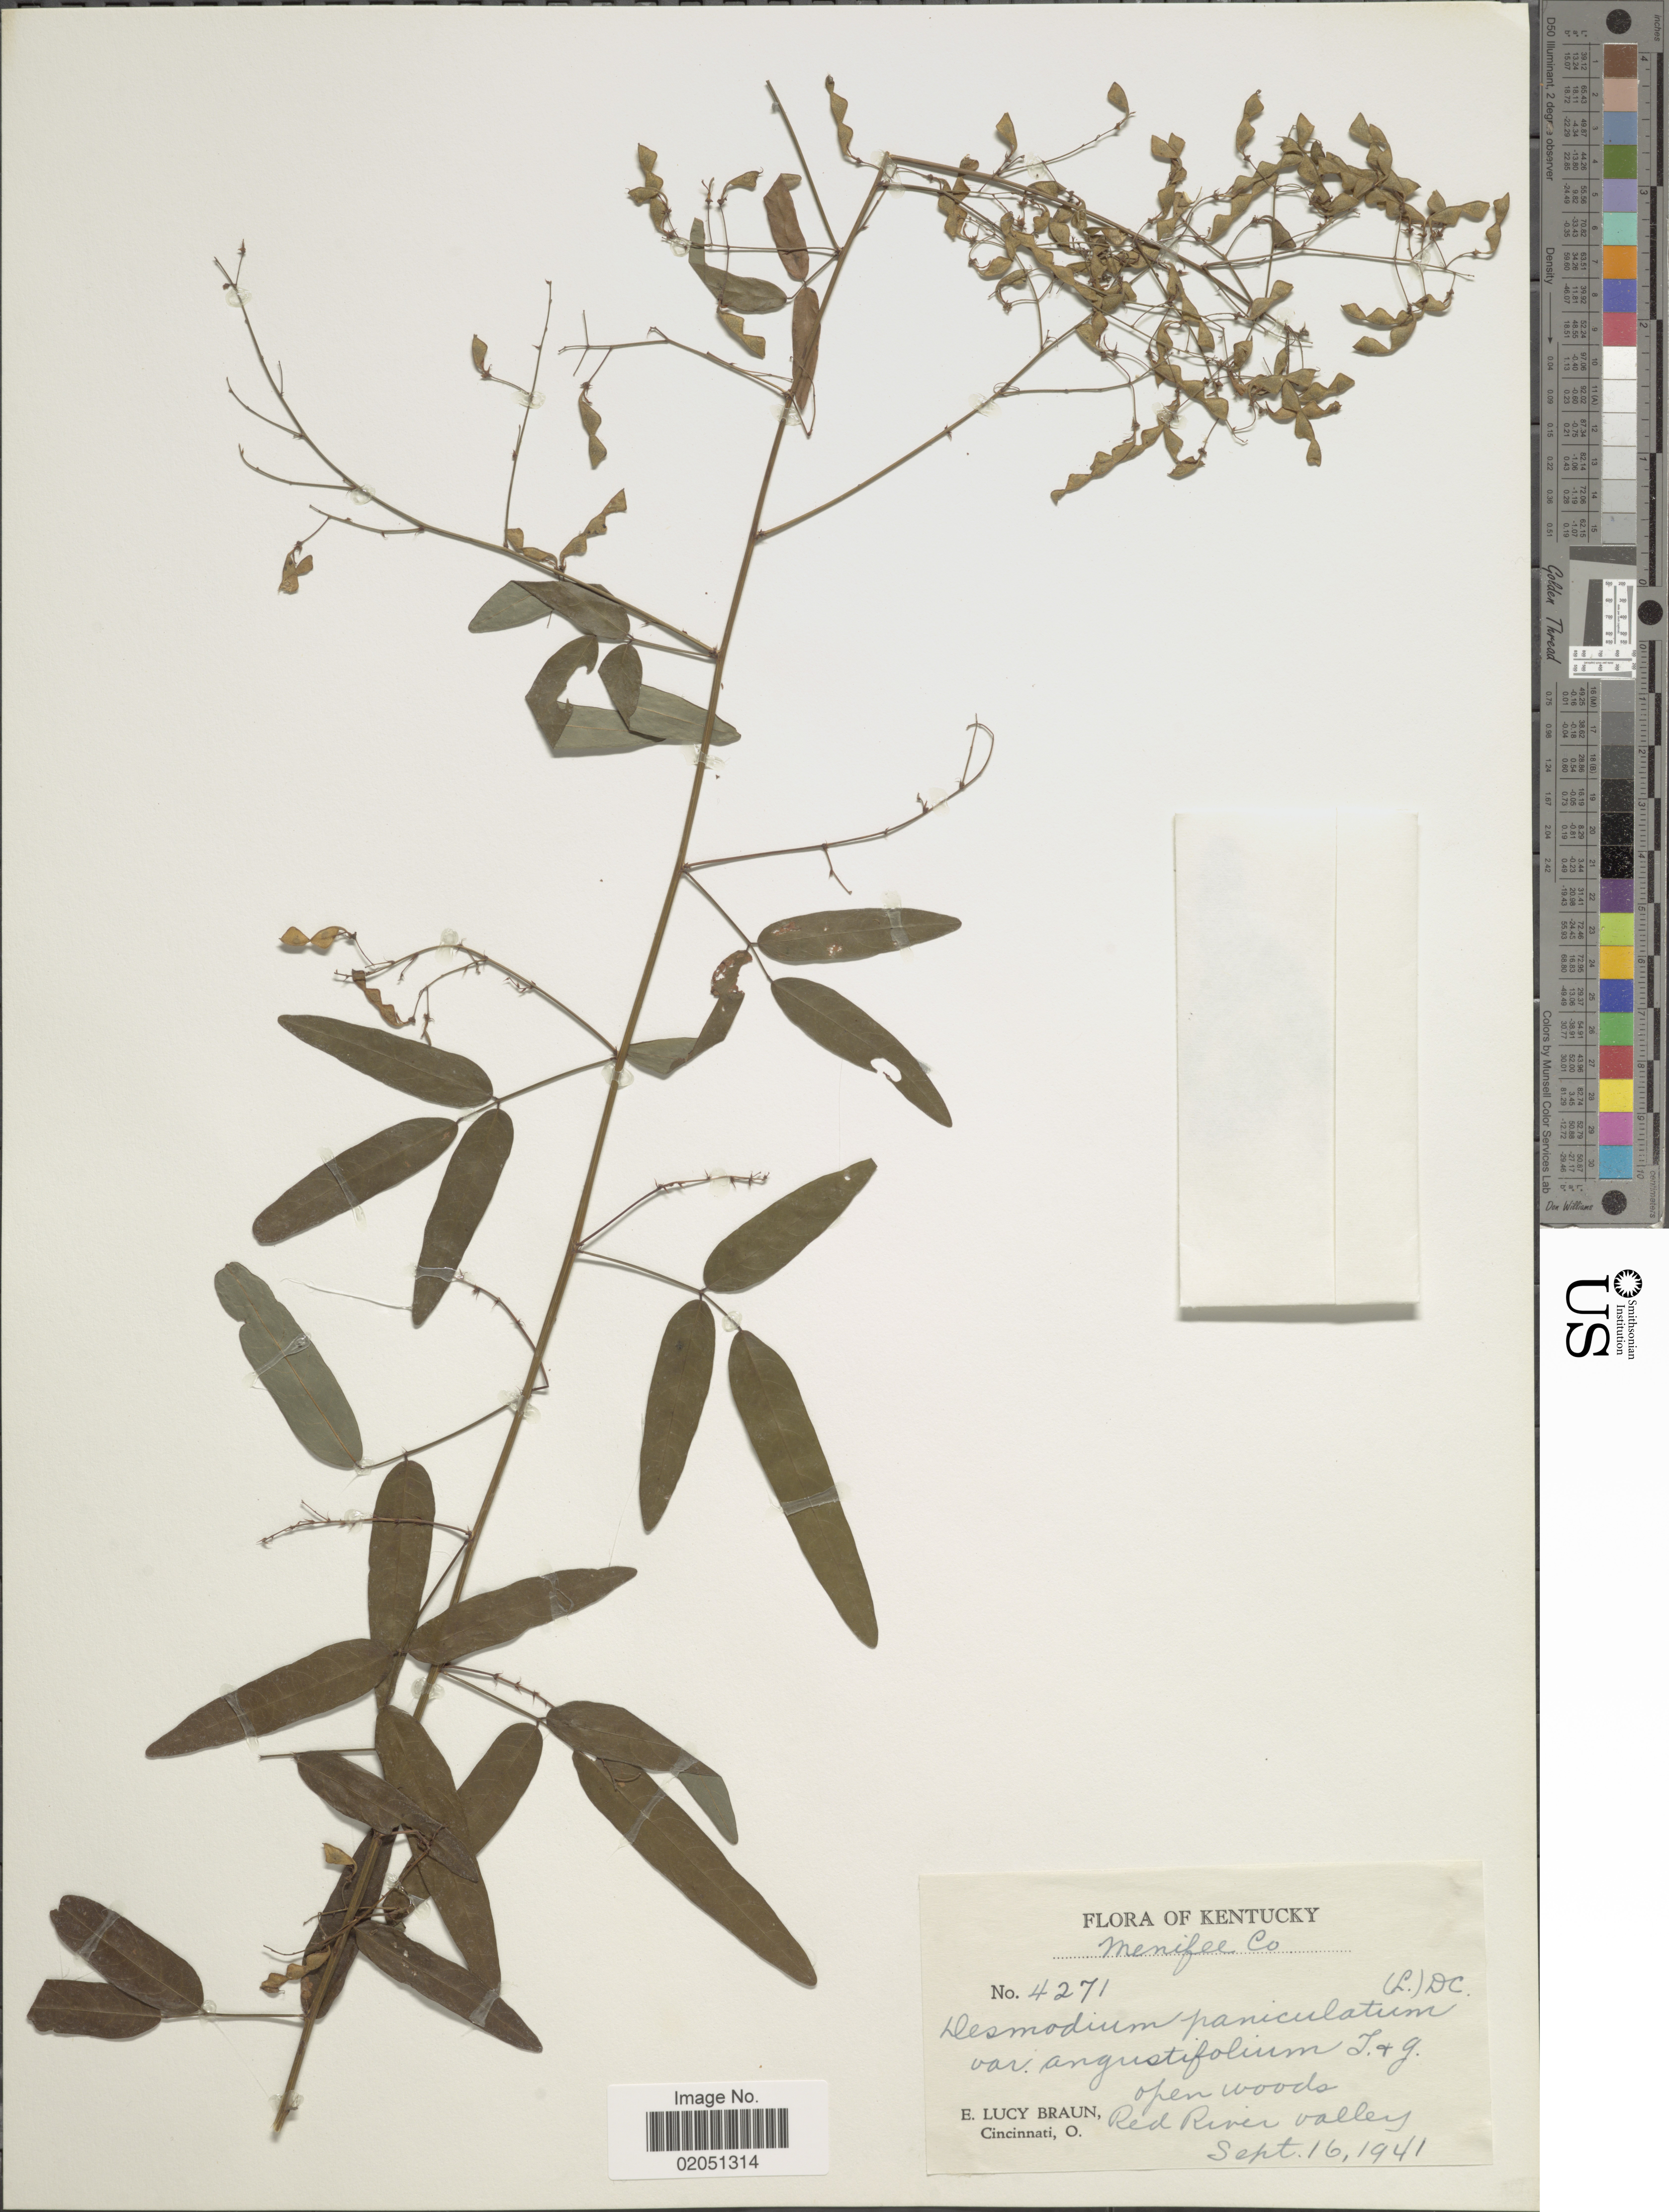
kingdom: Plantae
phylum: Tracheophyta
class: Magnoliopsida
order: Fabales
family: Fabaceae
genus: Desmodium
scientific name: Desmodium paniculatum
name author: (L.) DC.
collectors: E. L. Braun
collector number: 4271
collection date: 1941-09-16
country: United States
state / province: Kentucky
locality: Menifee Co, open woods, Red River valley